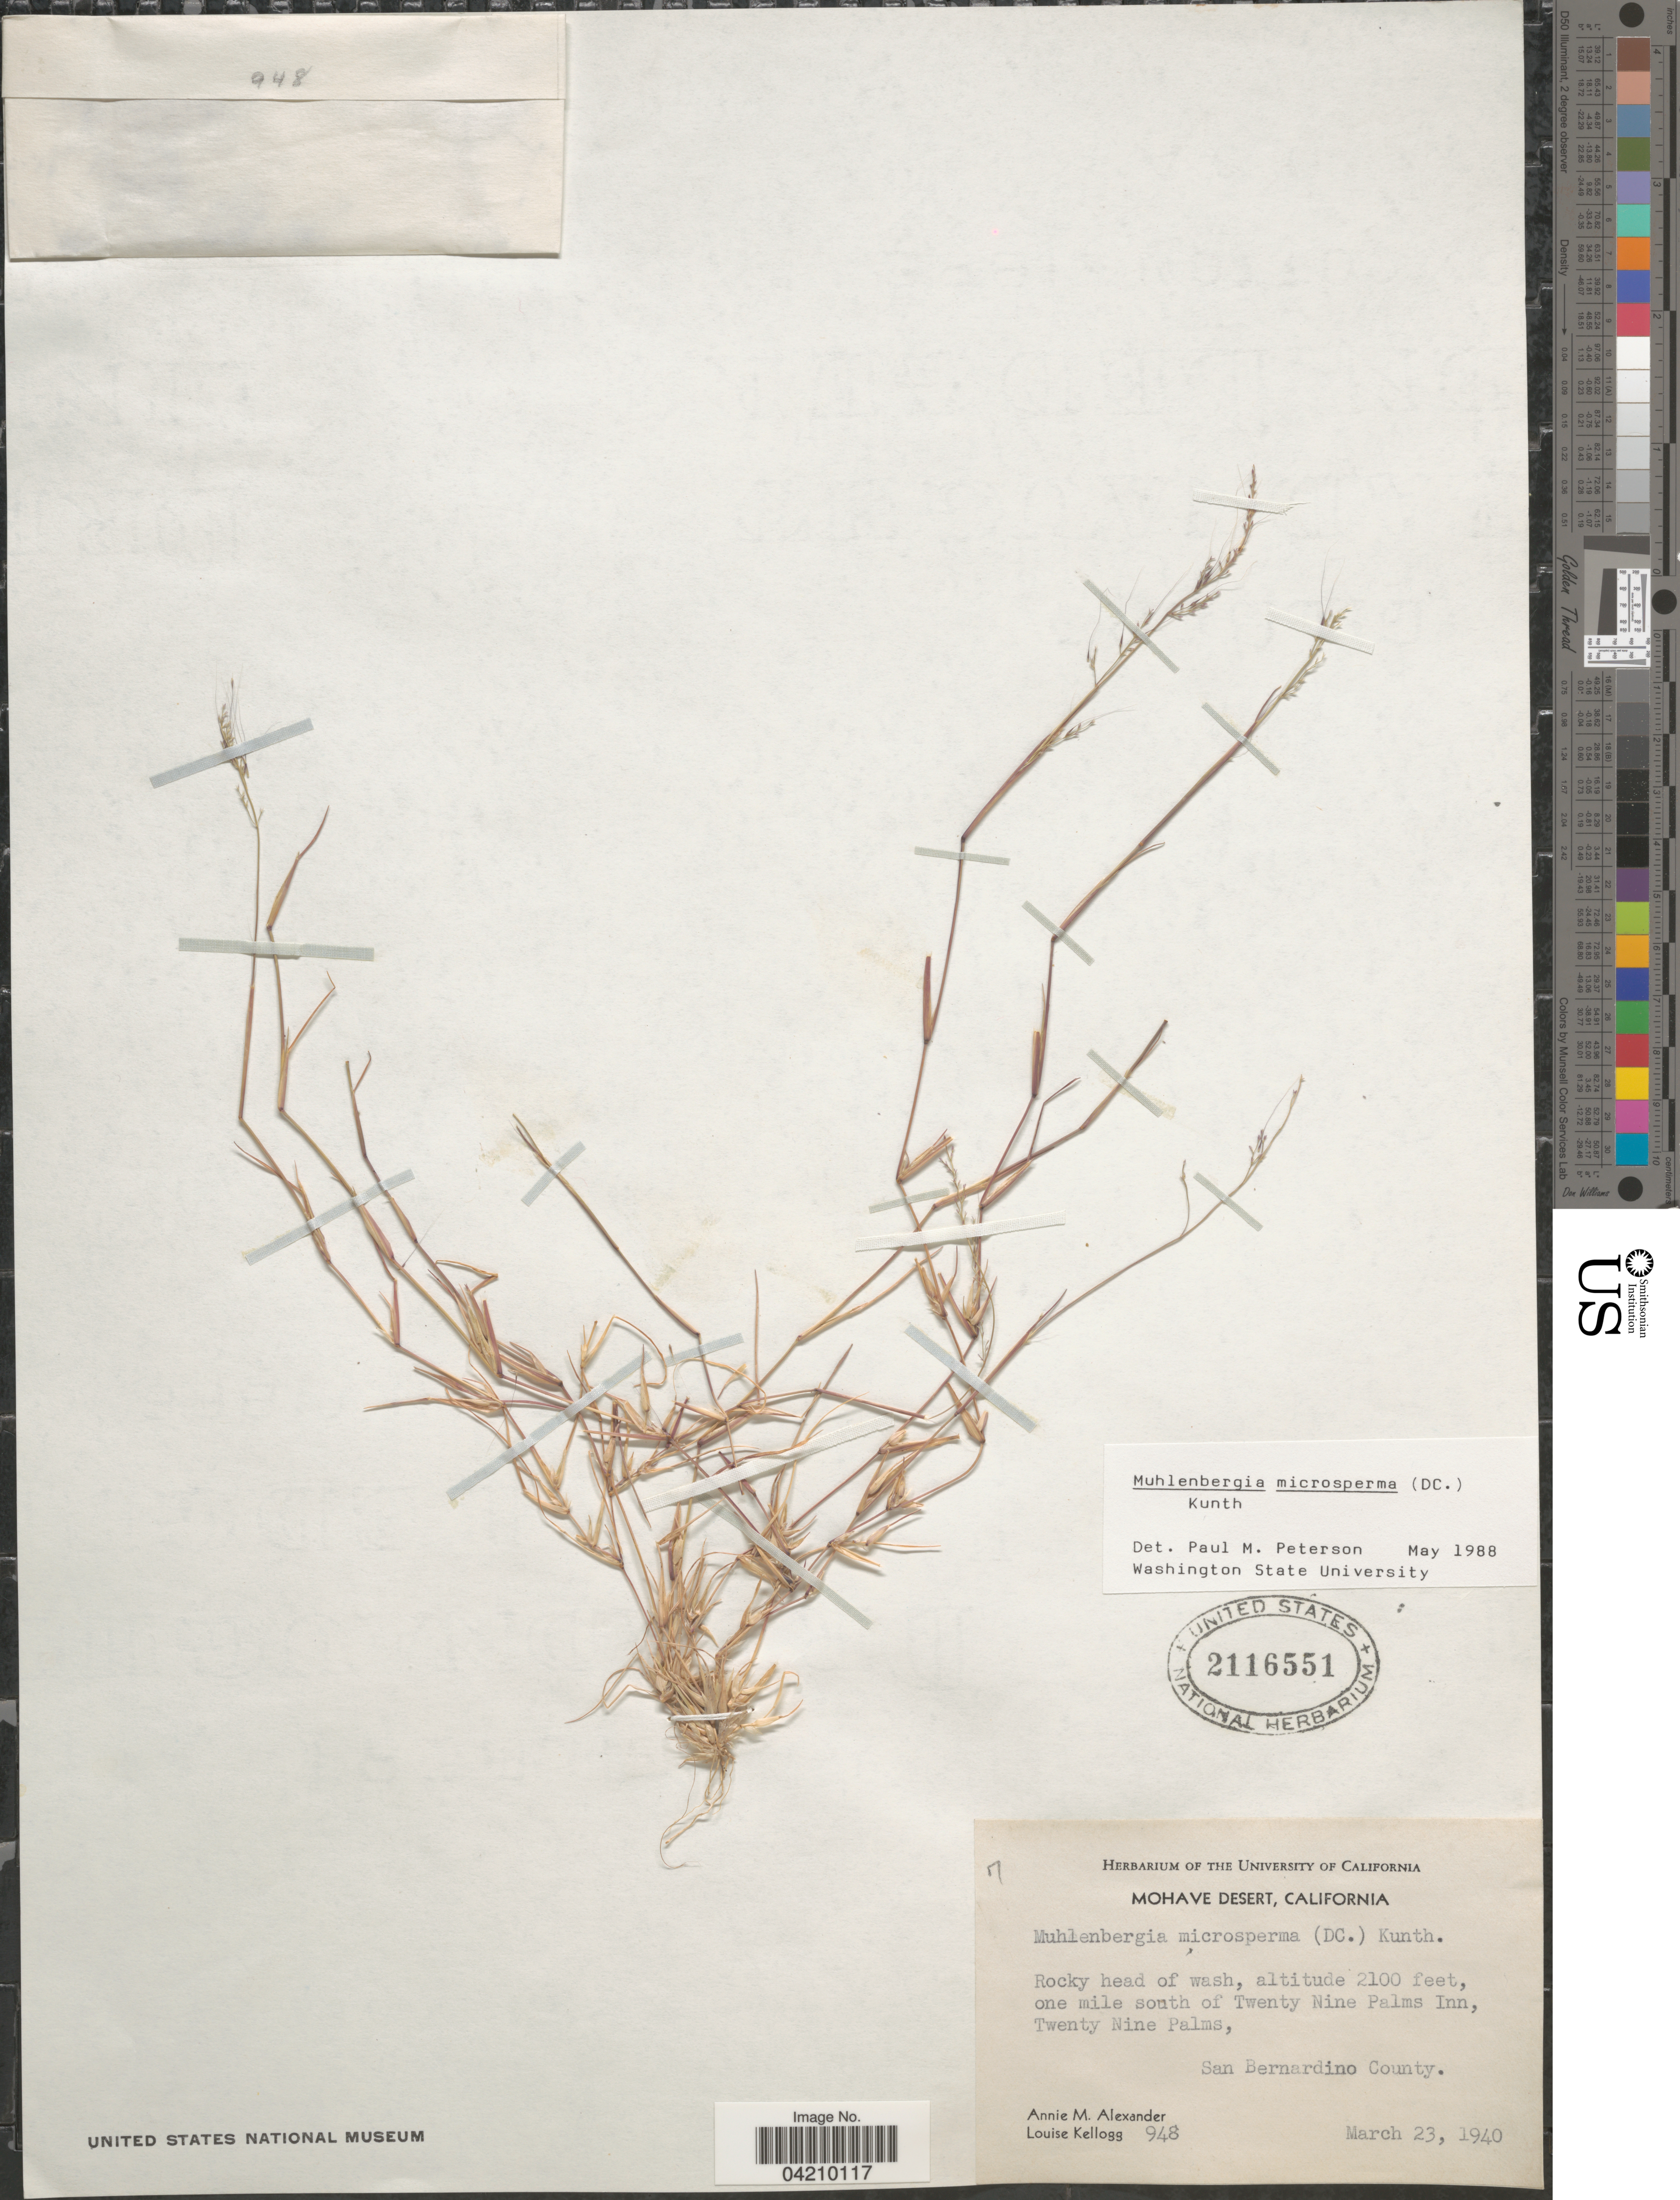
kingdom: Plantae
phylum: Tracheophyta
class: Liliopsida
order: Poales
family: Poaceae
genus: Muhlenbergia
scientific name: Muhlenbergia microsperma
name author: (DC.) Kunth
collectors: A. M. Alexander & L. Kellogg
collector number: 948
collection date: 1940-03-23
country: United States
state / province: California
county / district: San Bernardino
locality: Mohave Desert. Rocky head of wash, one mile south of Twenty Nine Palms Inn, Twenty Nine Palms, San Bernardino County.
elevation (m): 640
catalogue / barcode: US 2116551